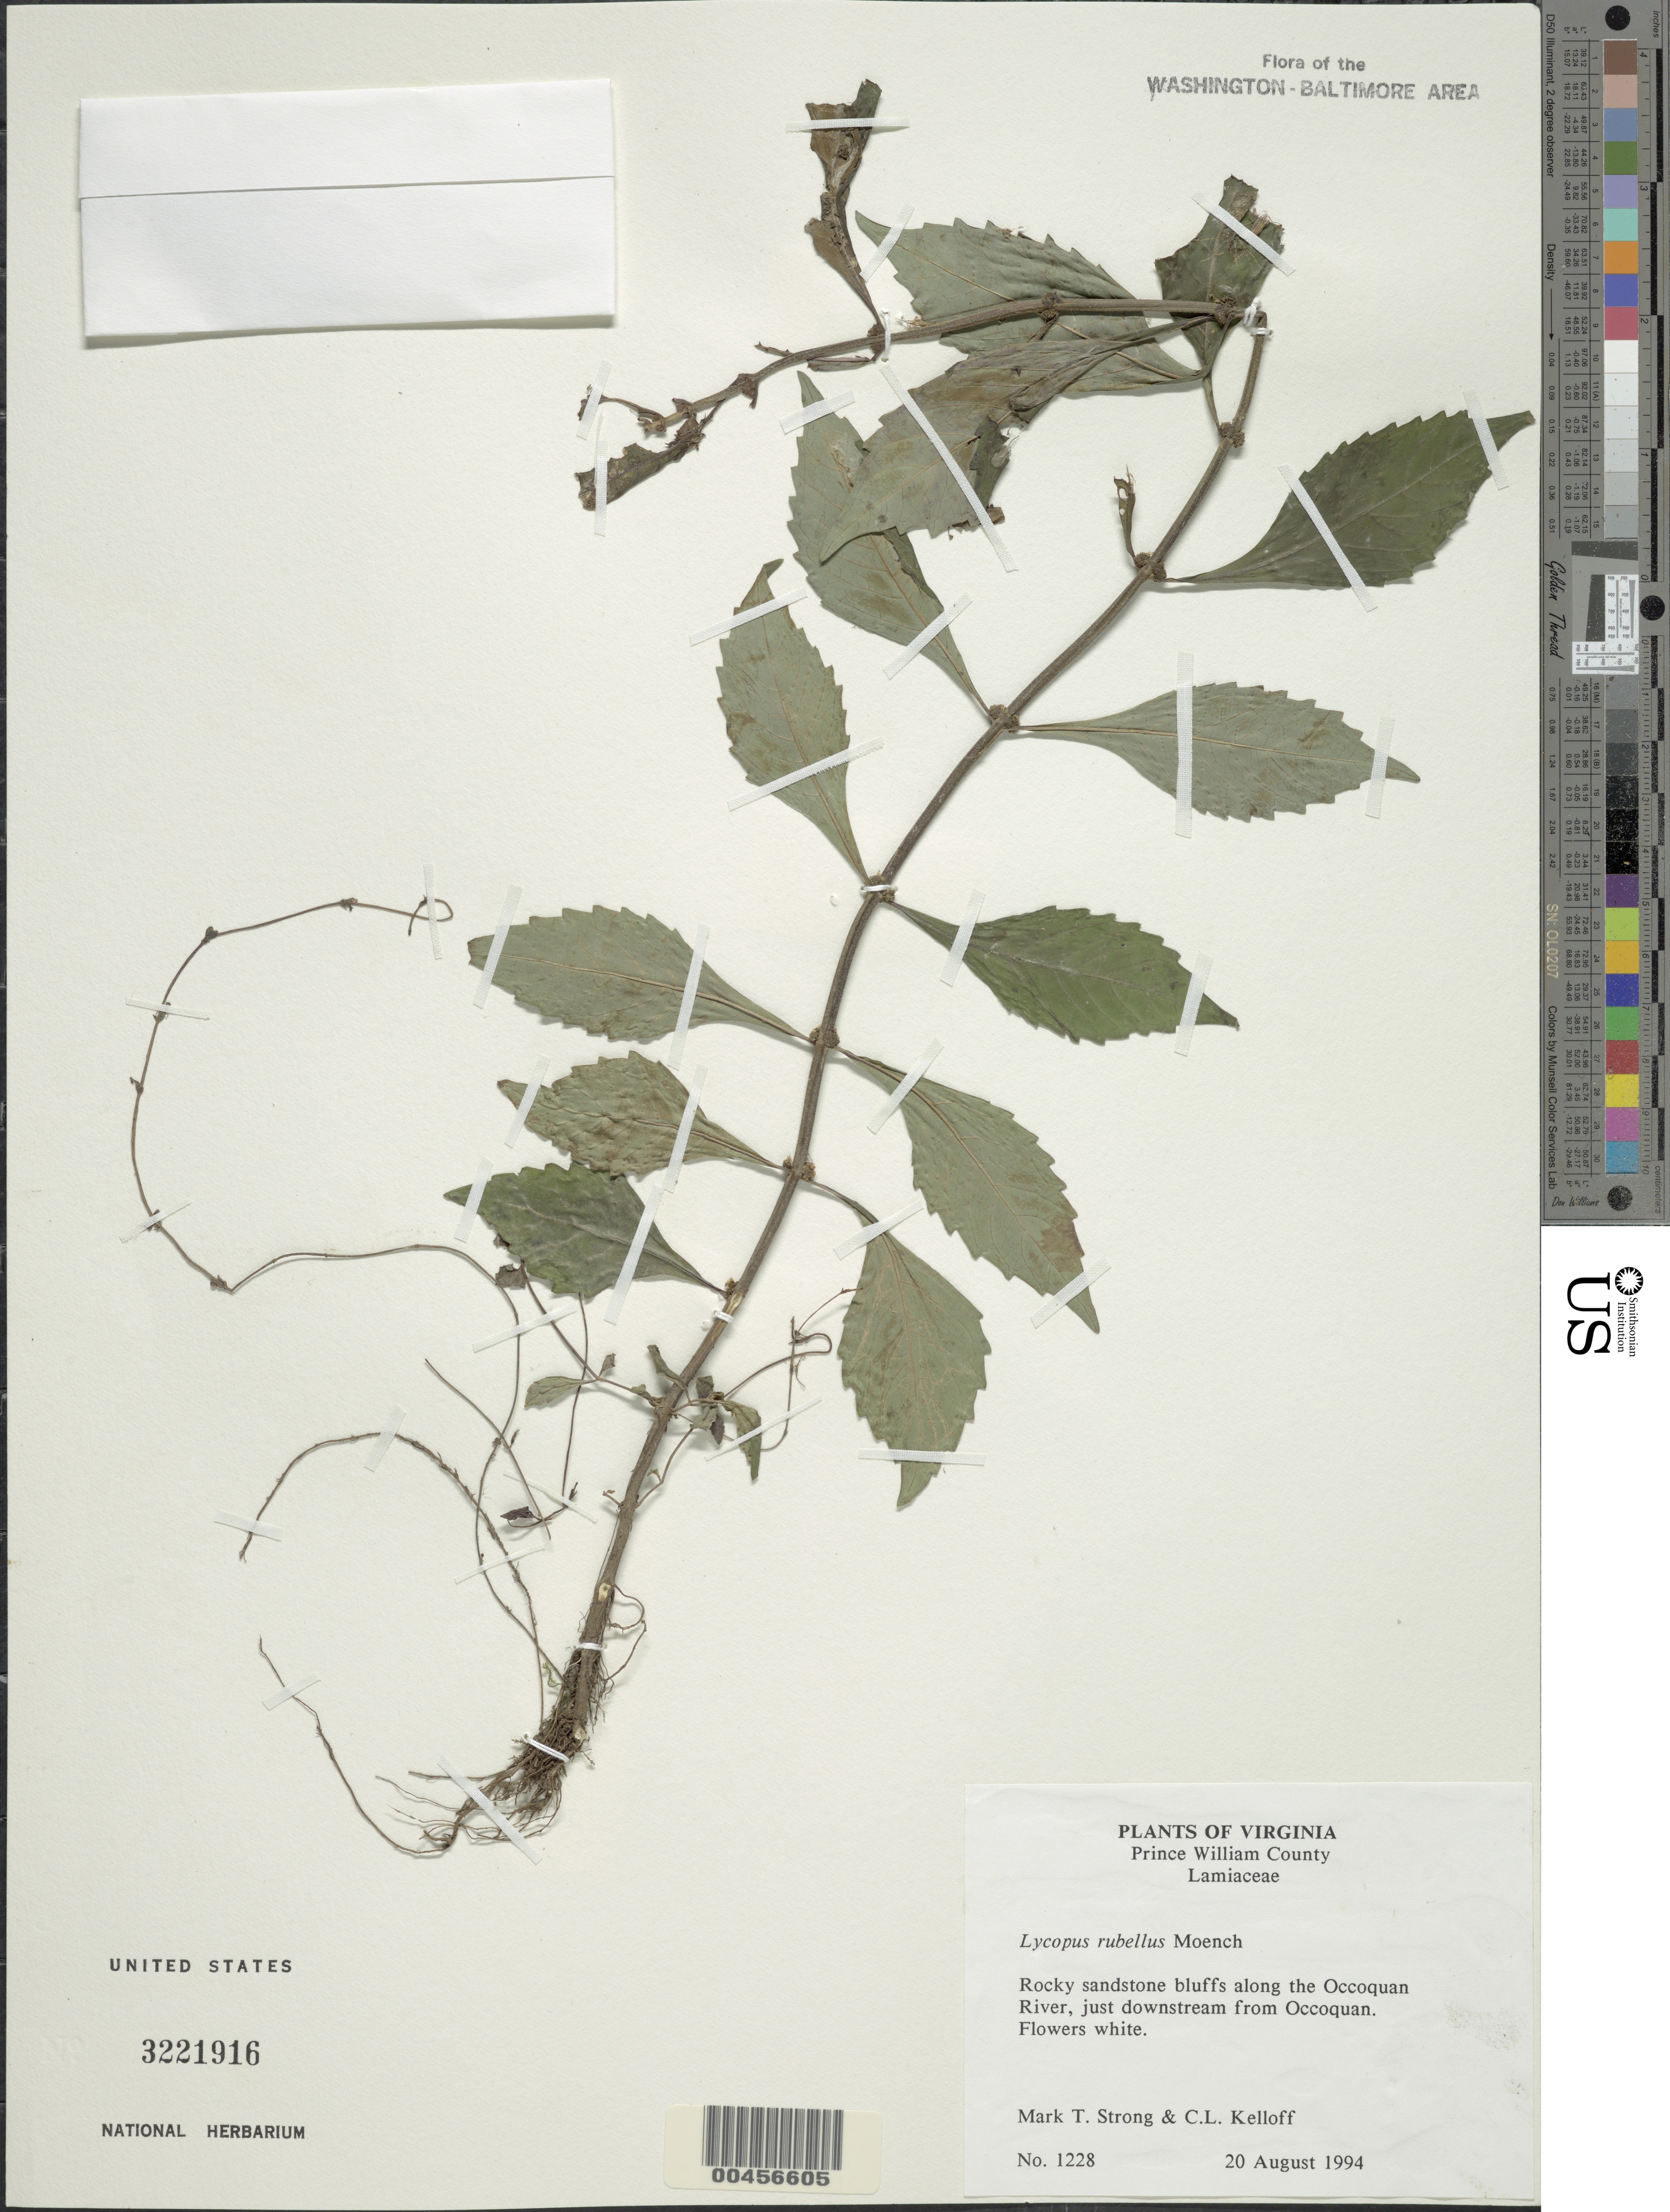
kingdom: Plantae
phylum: Tracheophyta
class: Magnoliopsida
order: Lamiales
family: Lamiaceae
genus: Lycopus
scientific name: Lycopus rubellus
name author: Moench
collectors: M. T. Strong & C. L. Kelloff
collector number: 1228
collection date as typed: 20 Aug 1994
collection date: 1994-08-20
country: United States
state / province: Virginia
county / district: Prince William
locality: Along Occoquan River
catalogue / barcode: US 3221916